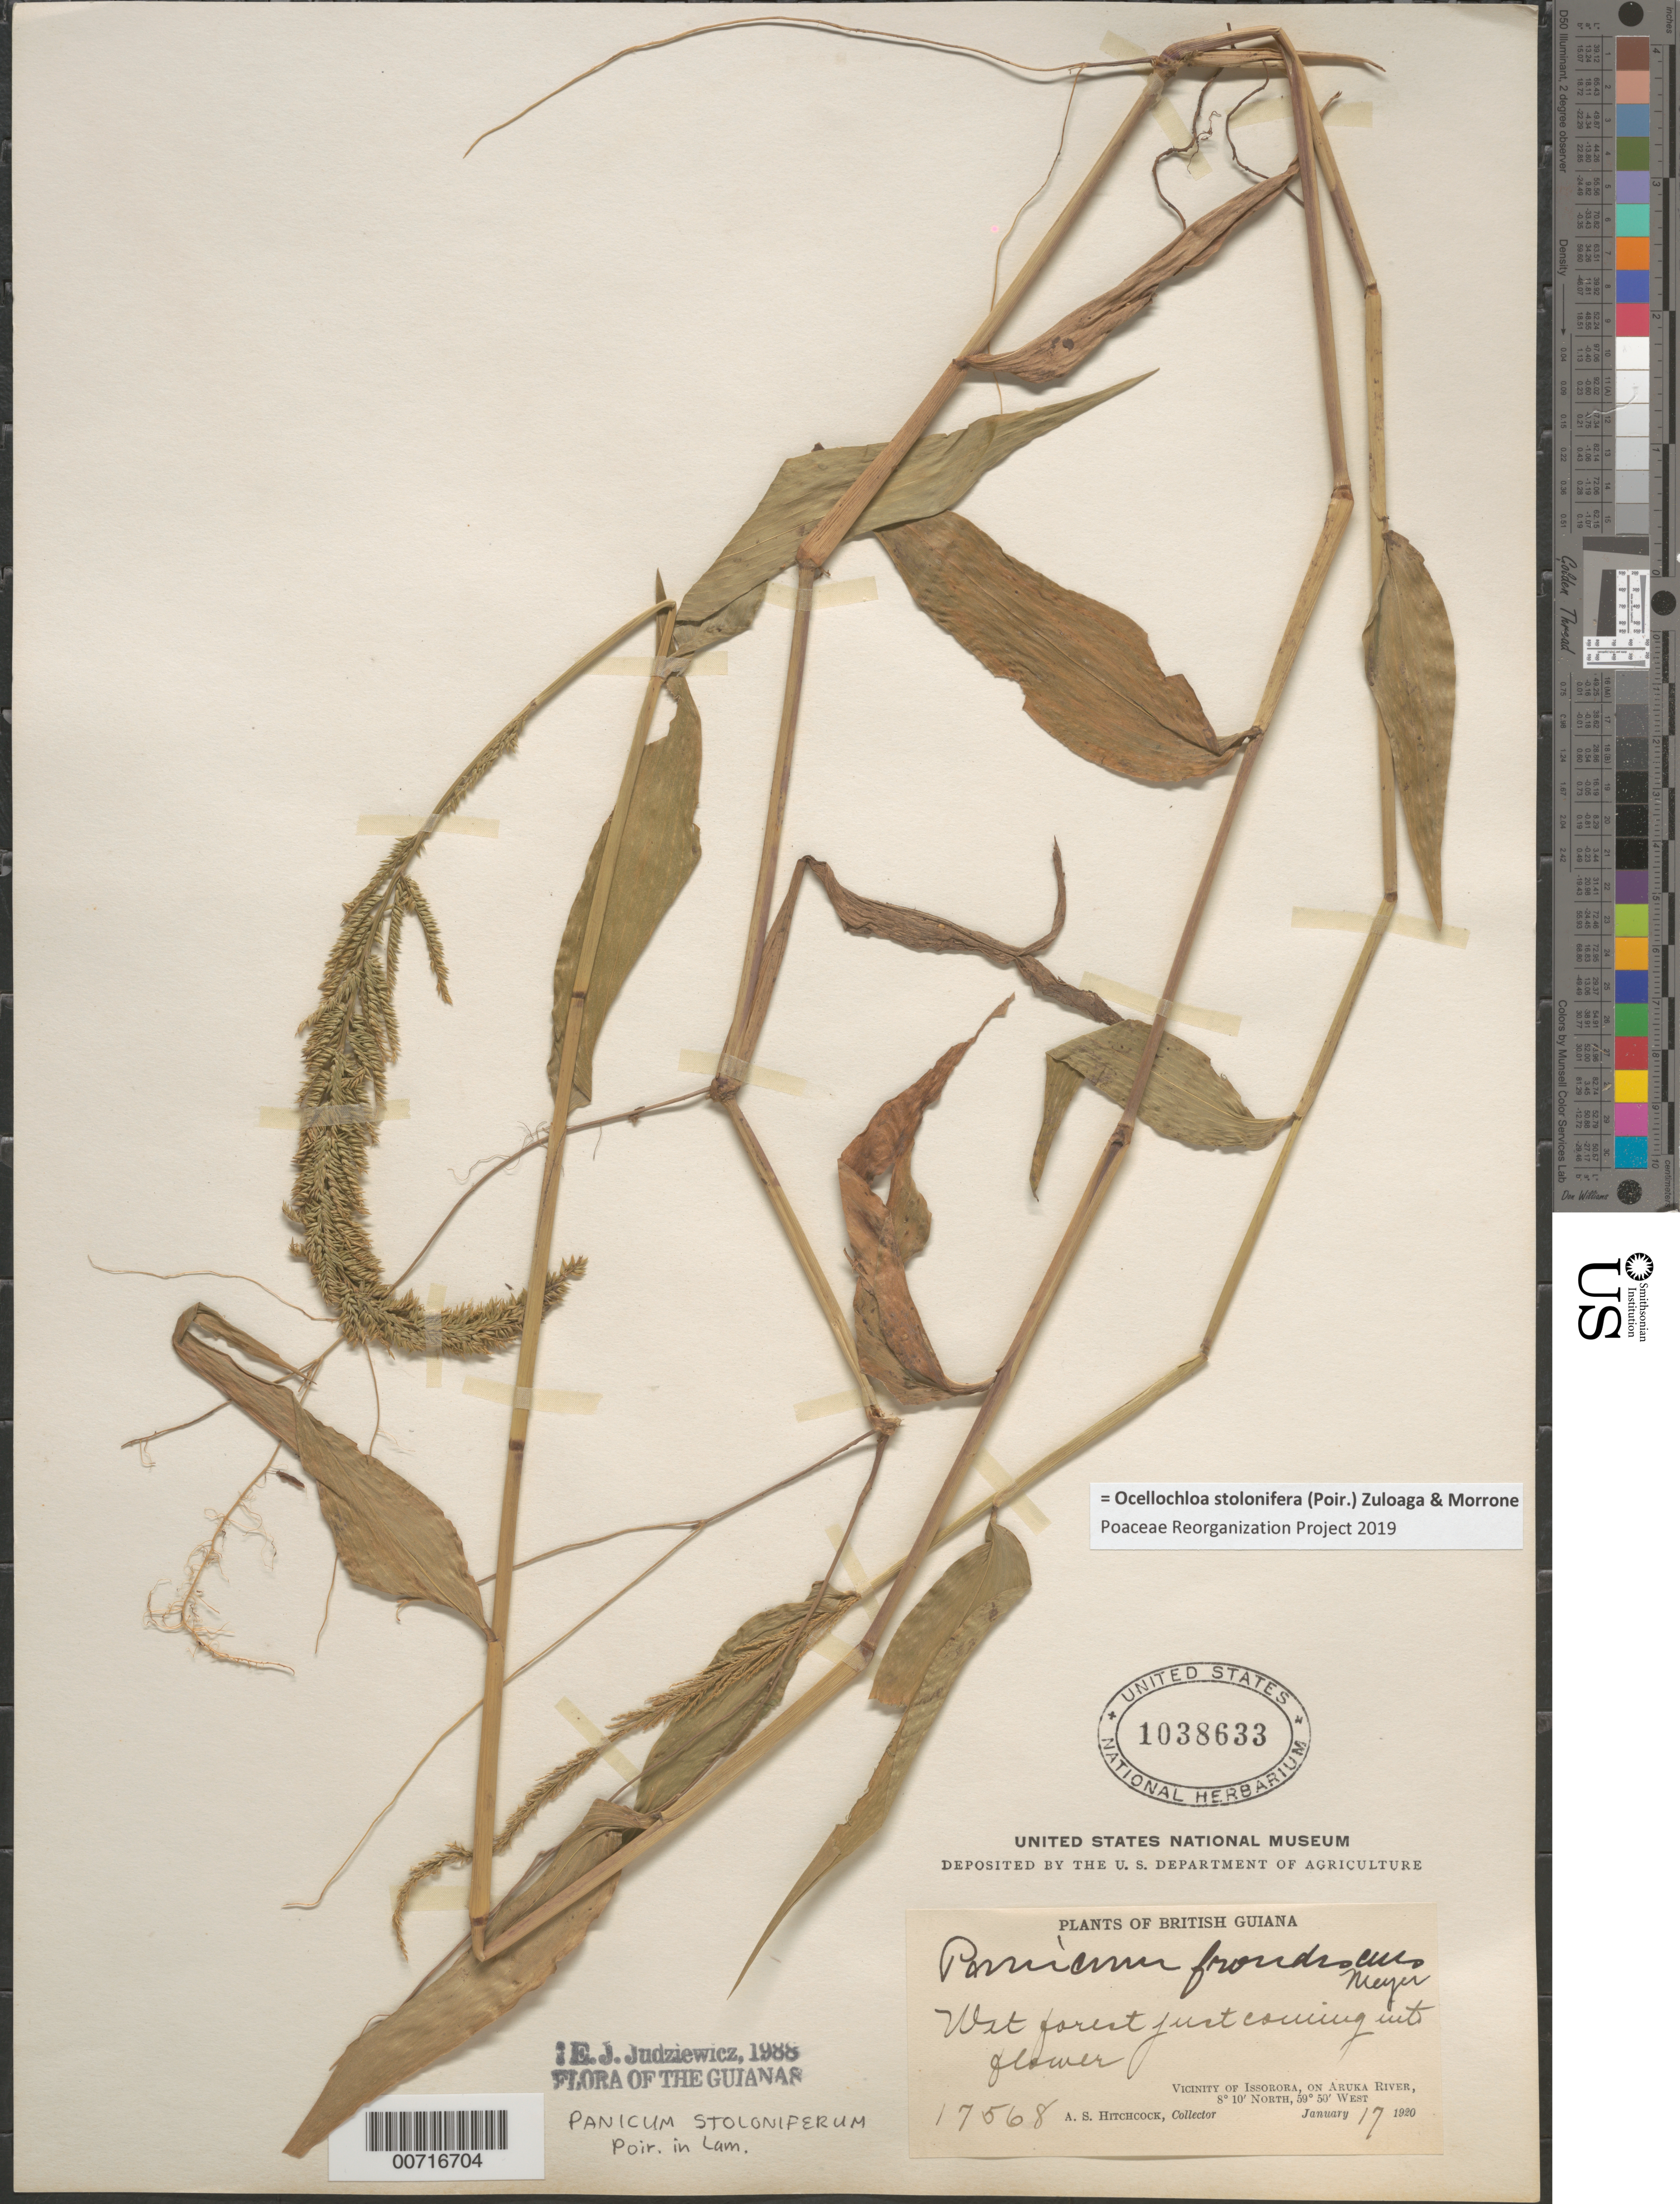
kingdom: Plantae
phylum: Tracheophyta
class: Liliopsida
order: Poales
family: Poaceae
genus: Panicum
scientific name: Panicum stoloniferum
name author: Poir.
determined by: Judziewicz, E. J.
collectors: A. S. Hitchcock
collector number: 17568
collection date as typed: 16-Jan-20 to 17-Jan-20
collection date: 1920-01-16/1920-01-17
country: Guyana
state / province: Barima-Waini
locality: Issorora, vic of, on the Aruka River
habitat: Wet forest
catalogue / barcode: US 1038633